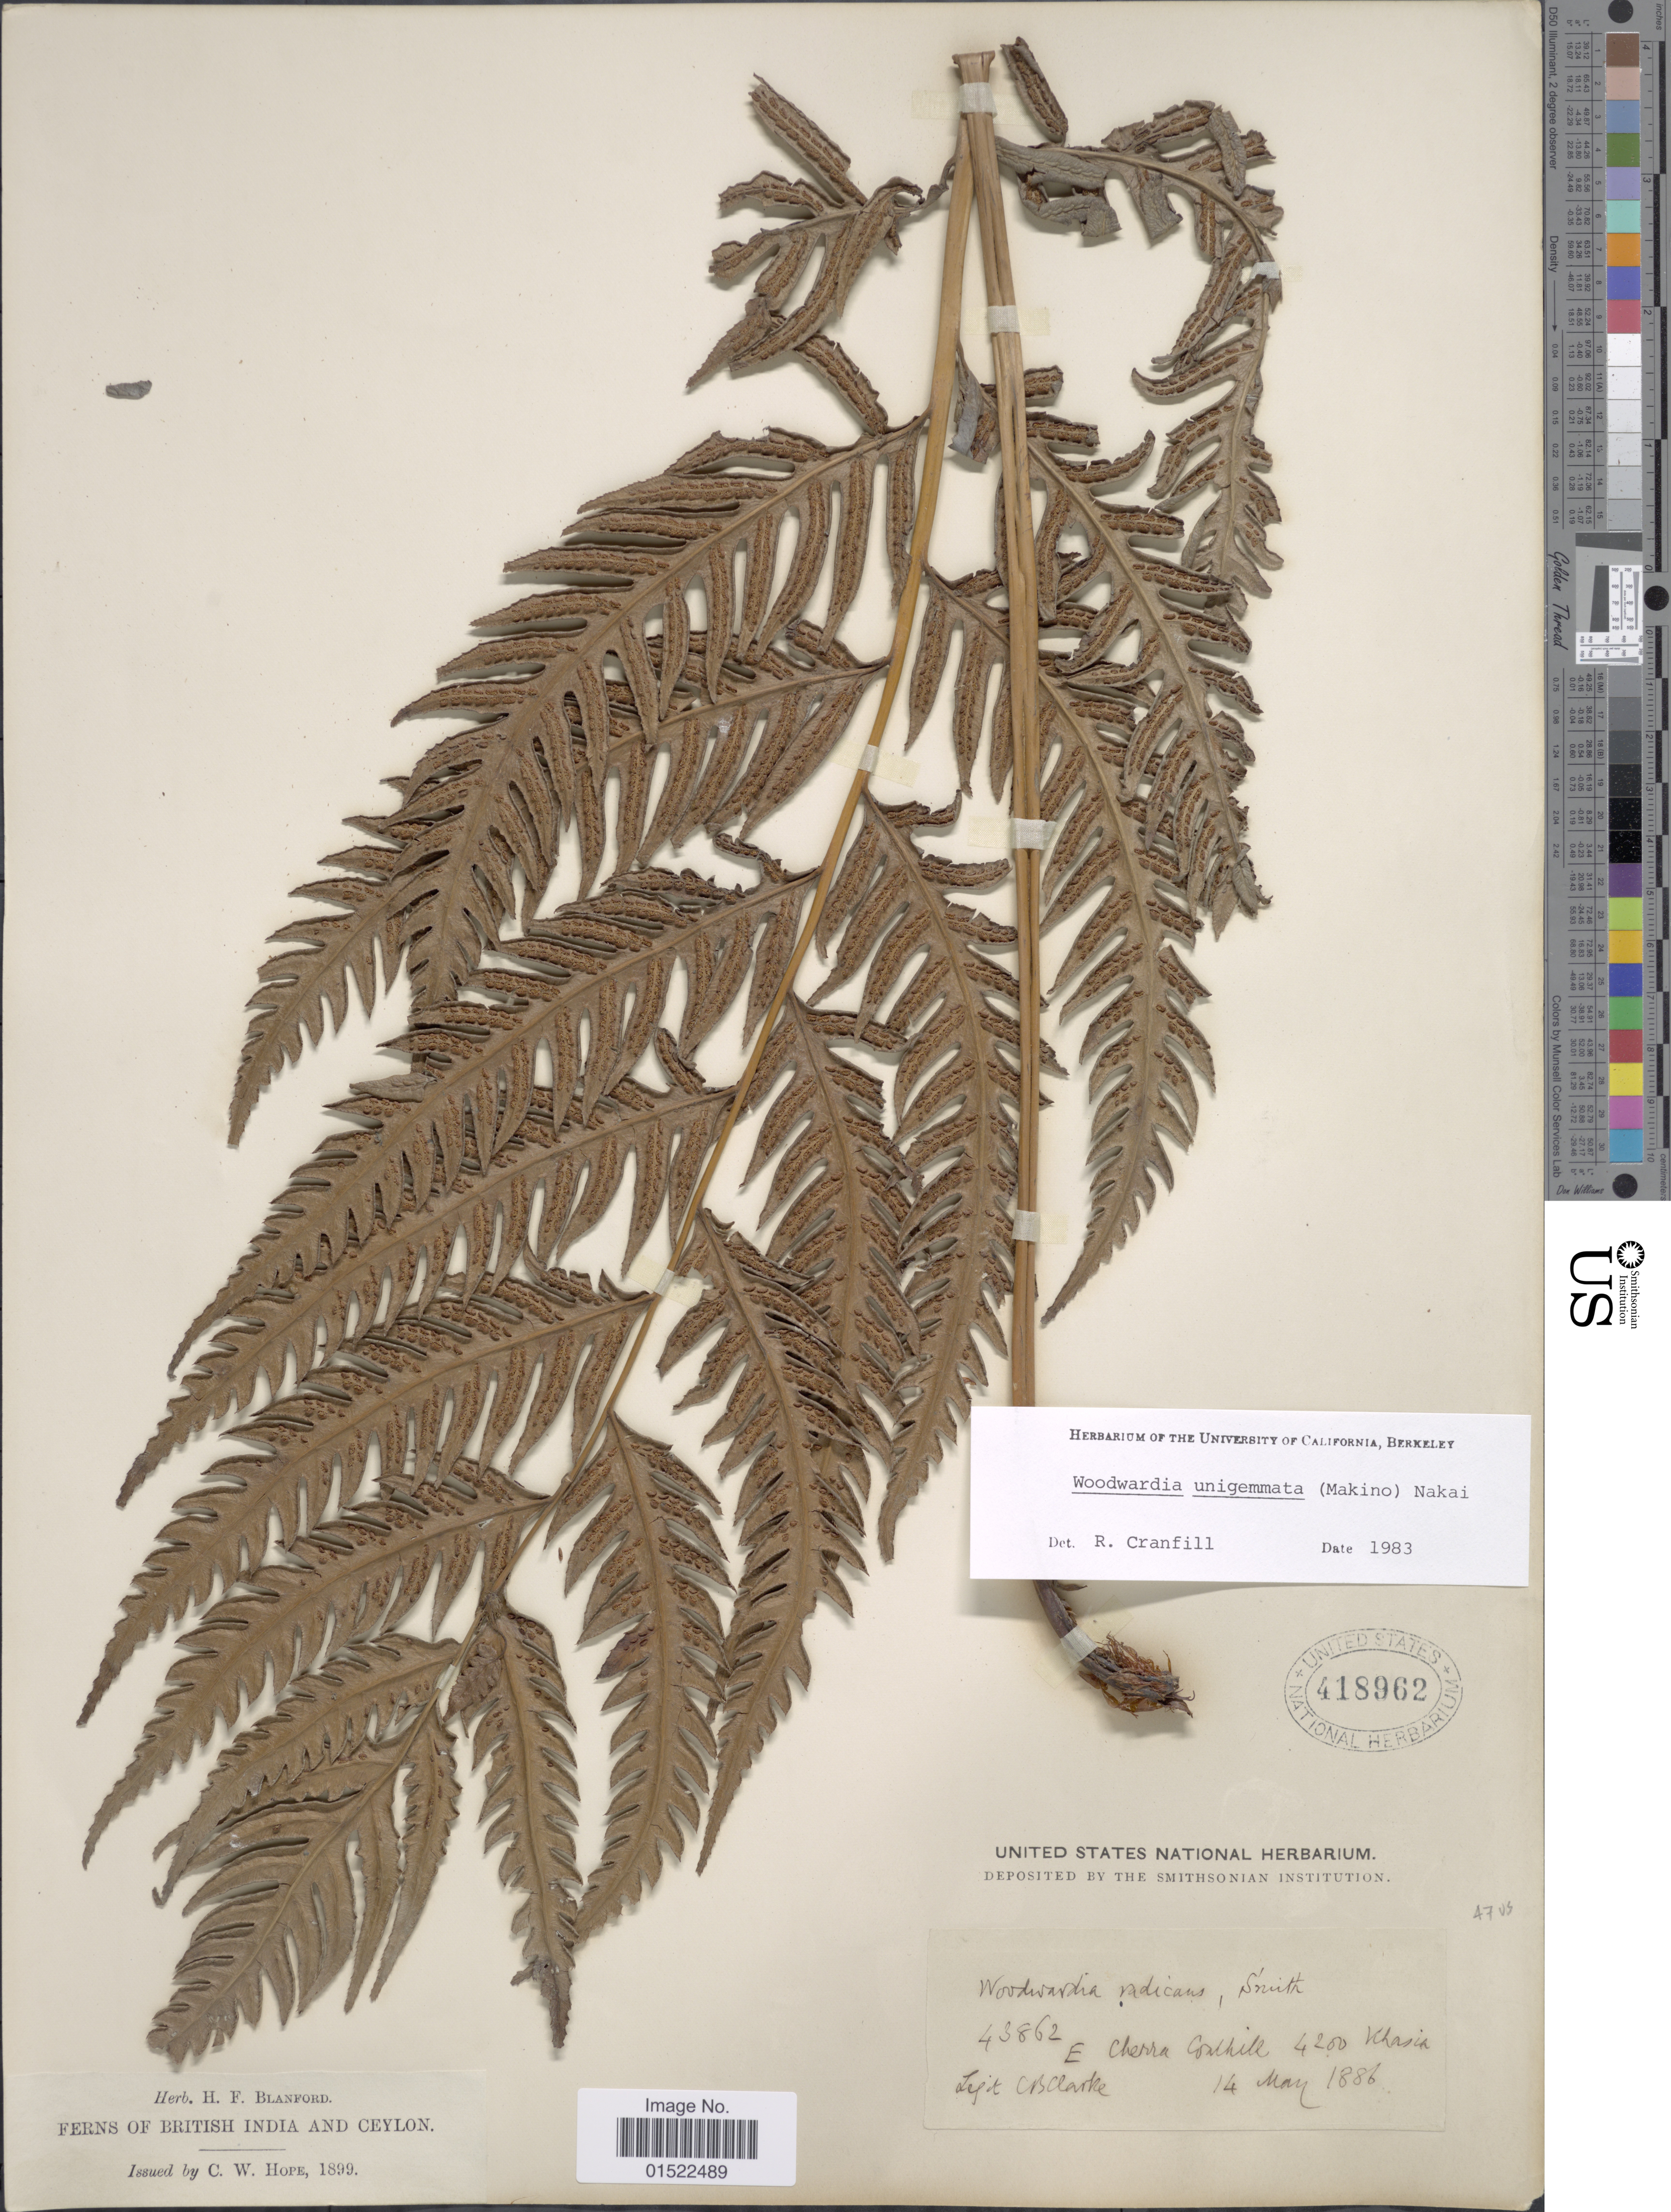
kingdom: Plantae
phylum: Tracheophyta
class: Polypodiopsida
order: Polypodiales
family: Blechnaceae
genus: Woodwardia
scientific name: Woodwardia unigemmata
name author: (Makino) Nakai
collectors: C. B. Clarke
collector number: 43862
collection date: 1886-05-14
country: India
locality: E, Cherra Gouthille, 4200 Khasia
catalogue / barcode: US 418962